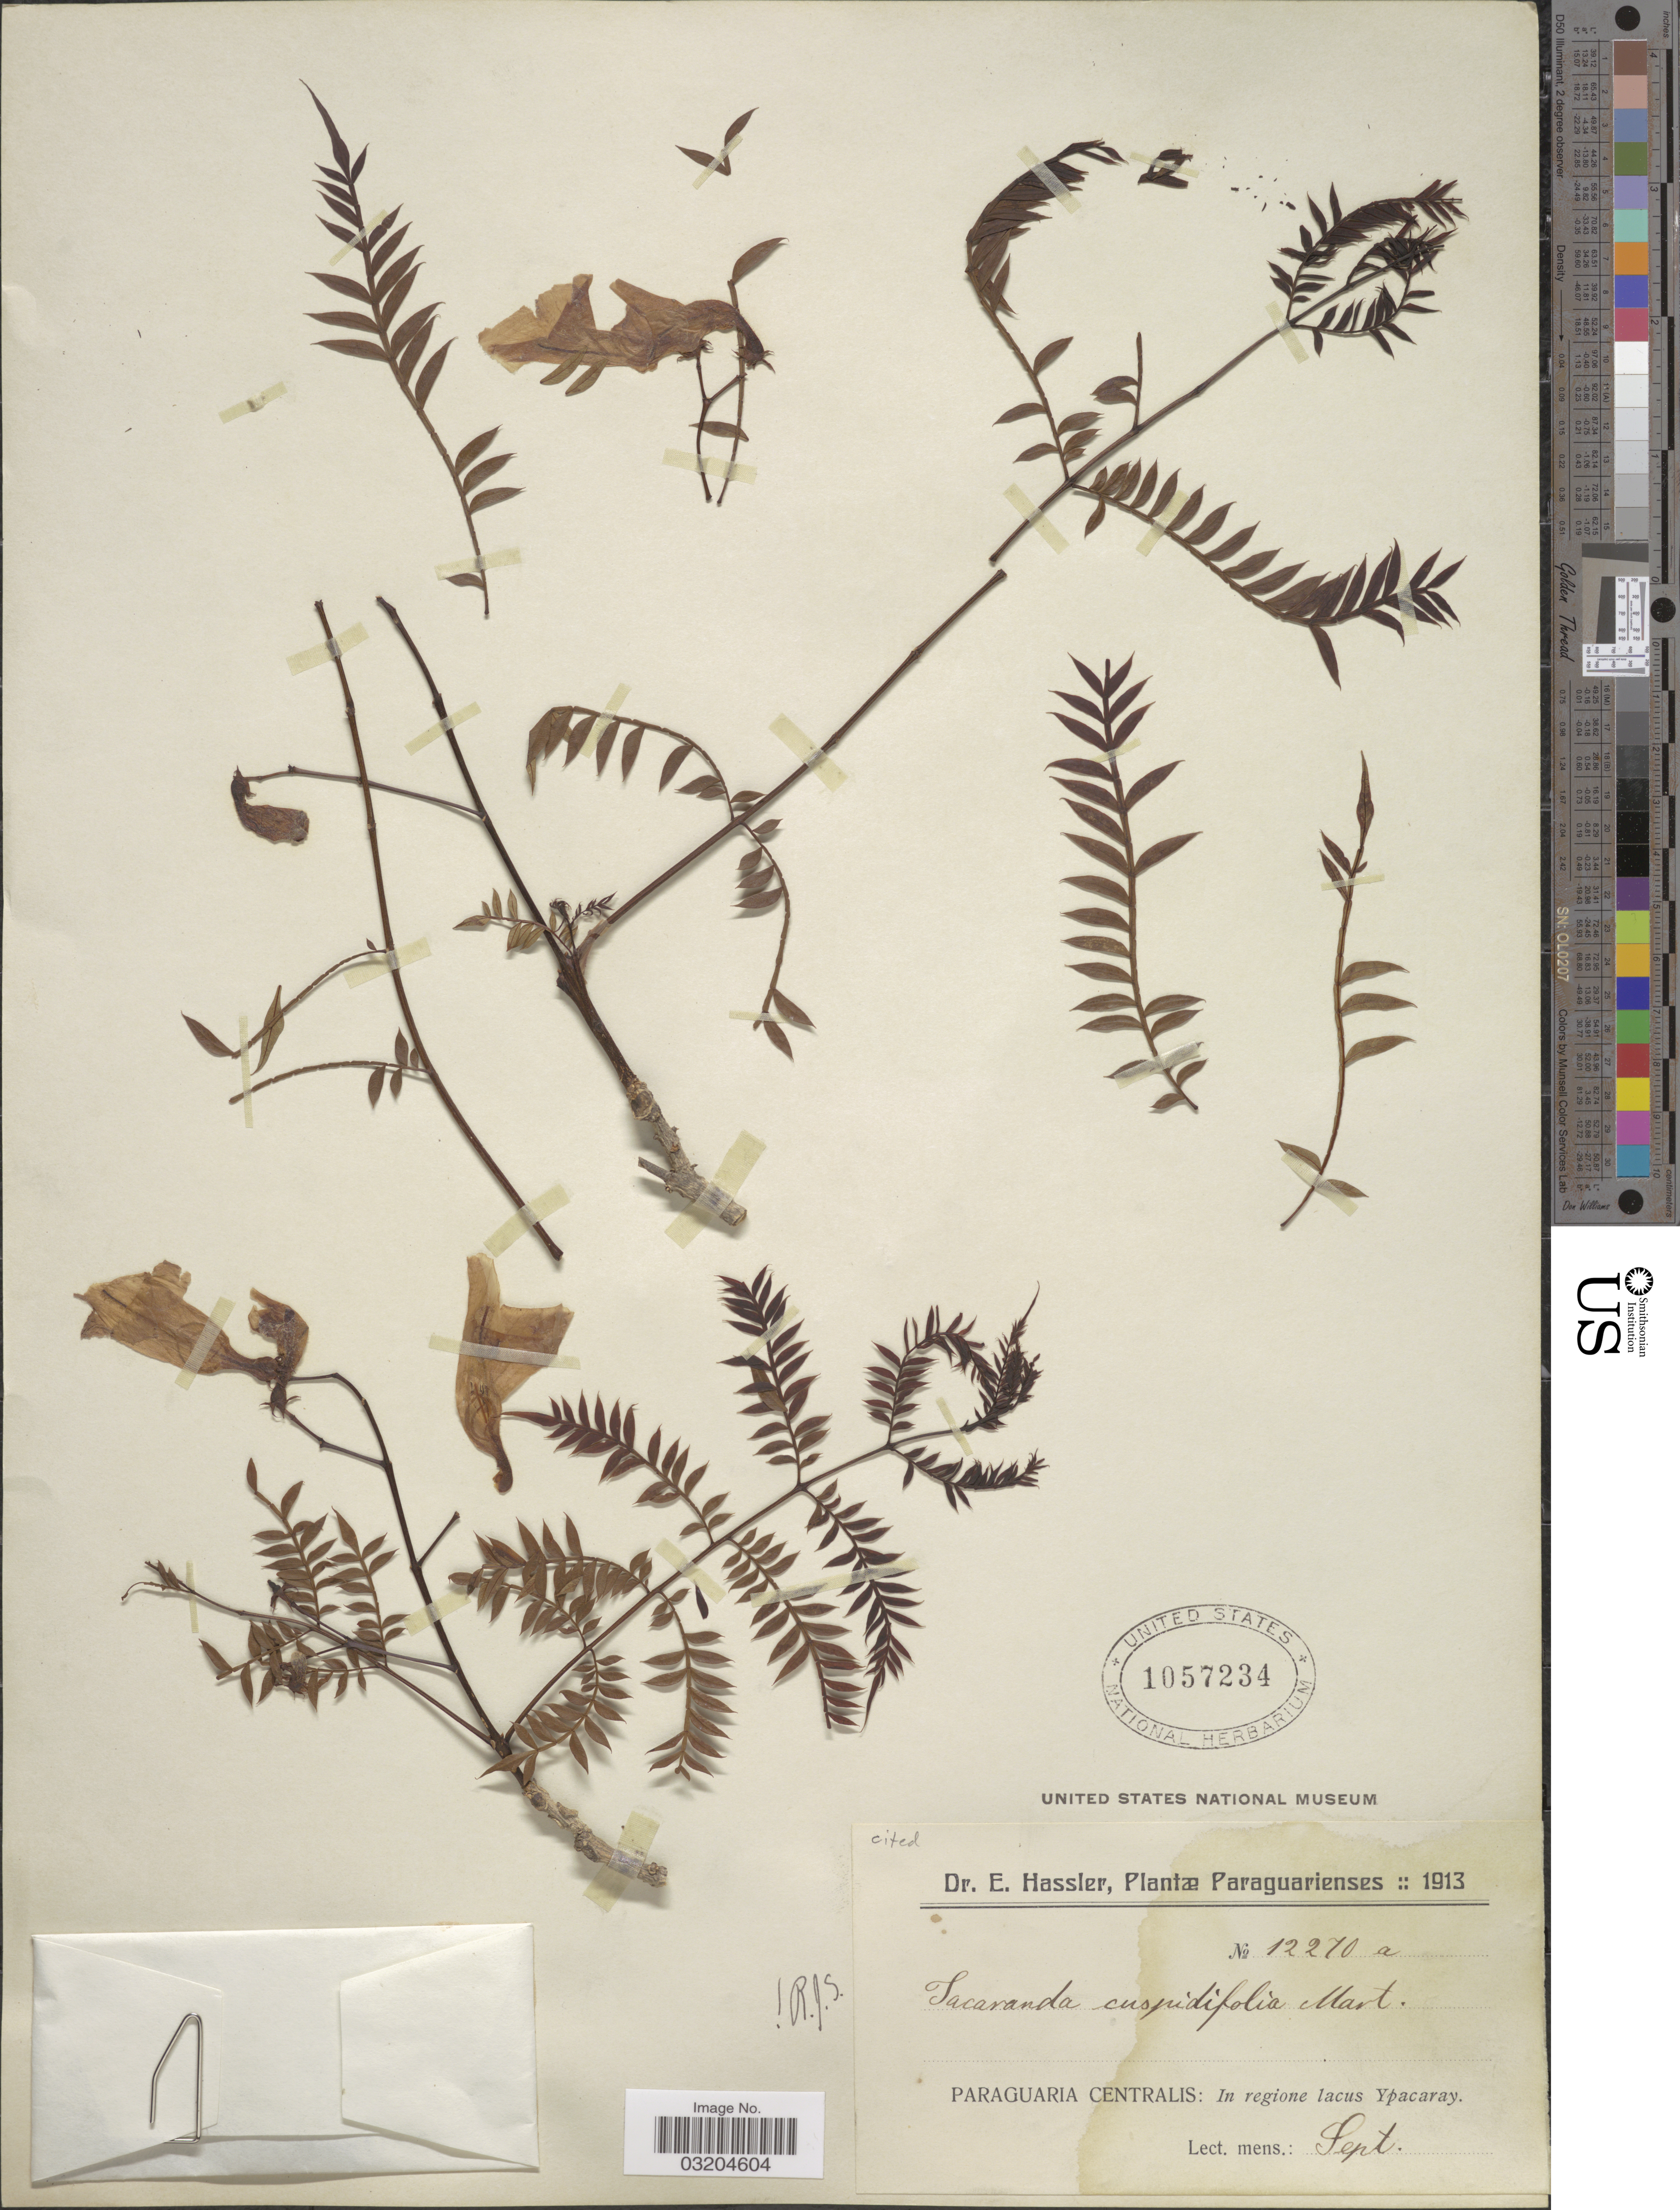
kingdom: Plantae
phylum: Tracheophyta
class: Magnoliopsida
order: Lamiales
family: Bignoniaceae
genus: Jacaranda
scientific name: Jacaranda cuspidifolia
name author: Mart.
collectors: E. Hassler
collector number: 12270a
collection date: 1913-09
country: Paraguay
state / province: Paraguari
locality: Paraguarienses. Paraguaria Centralis: In regione lacus Ypacaray.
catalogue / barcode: US 1057234